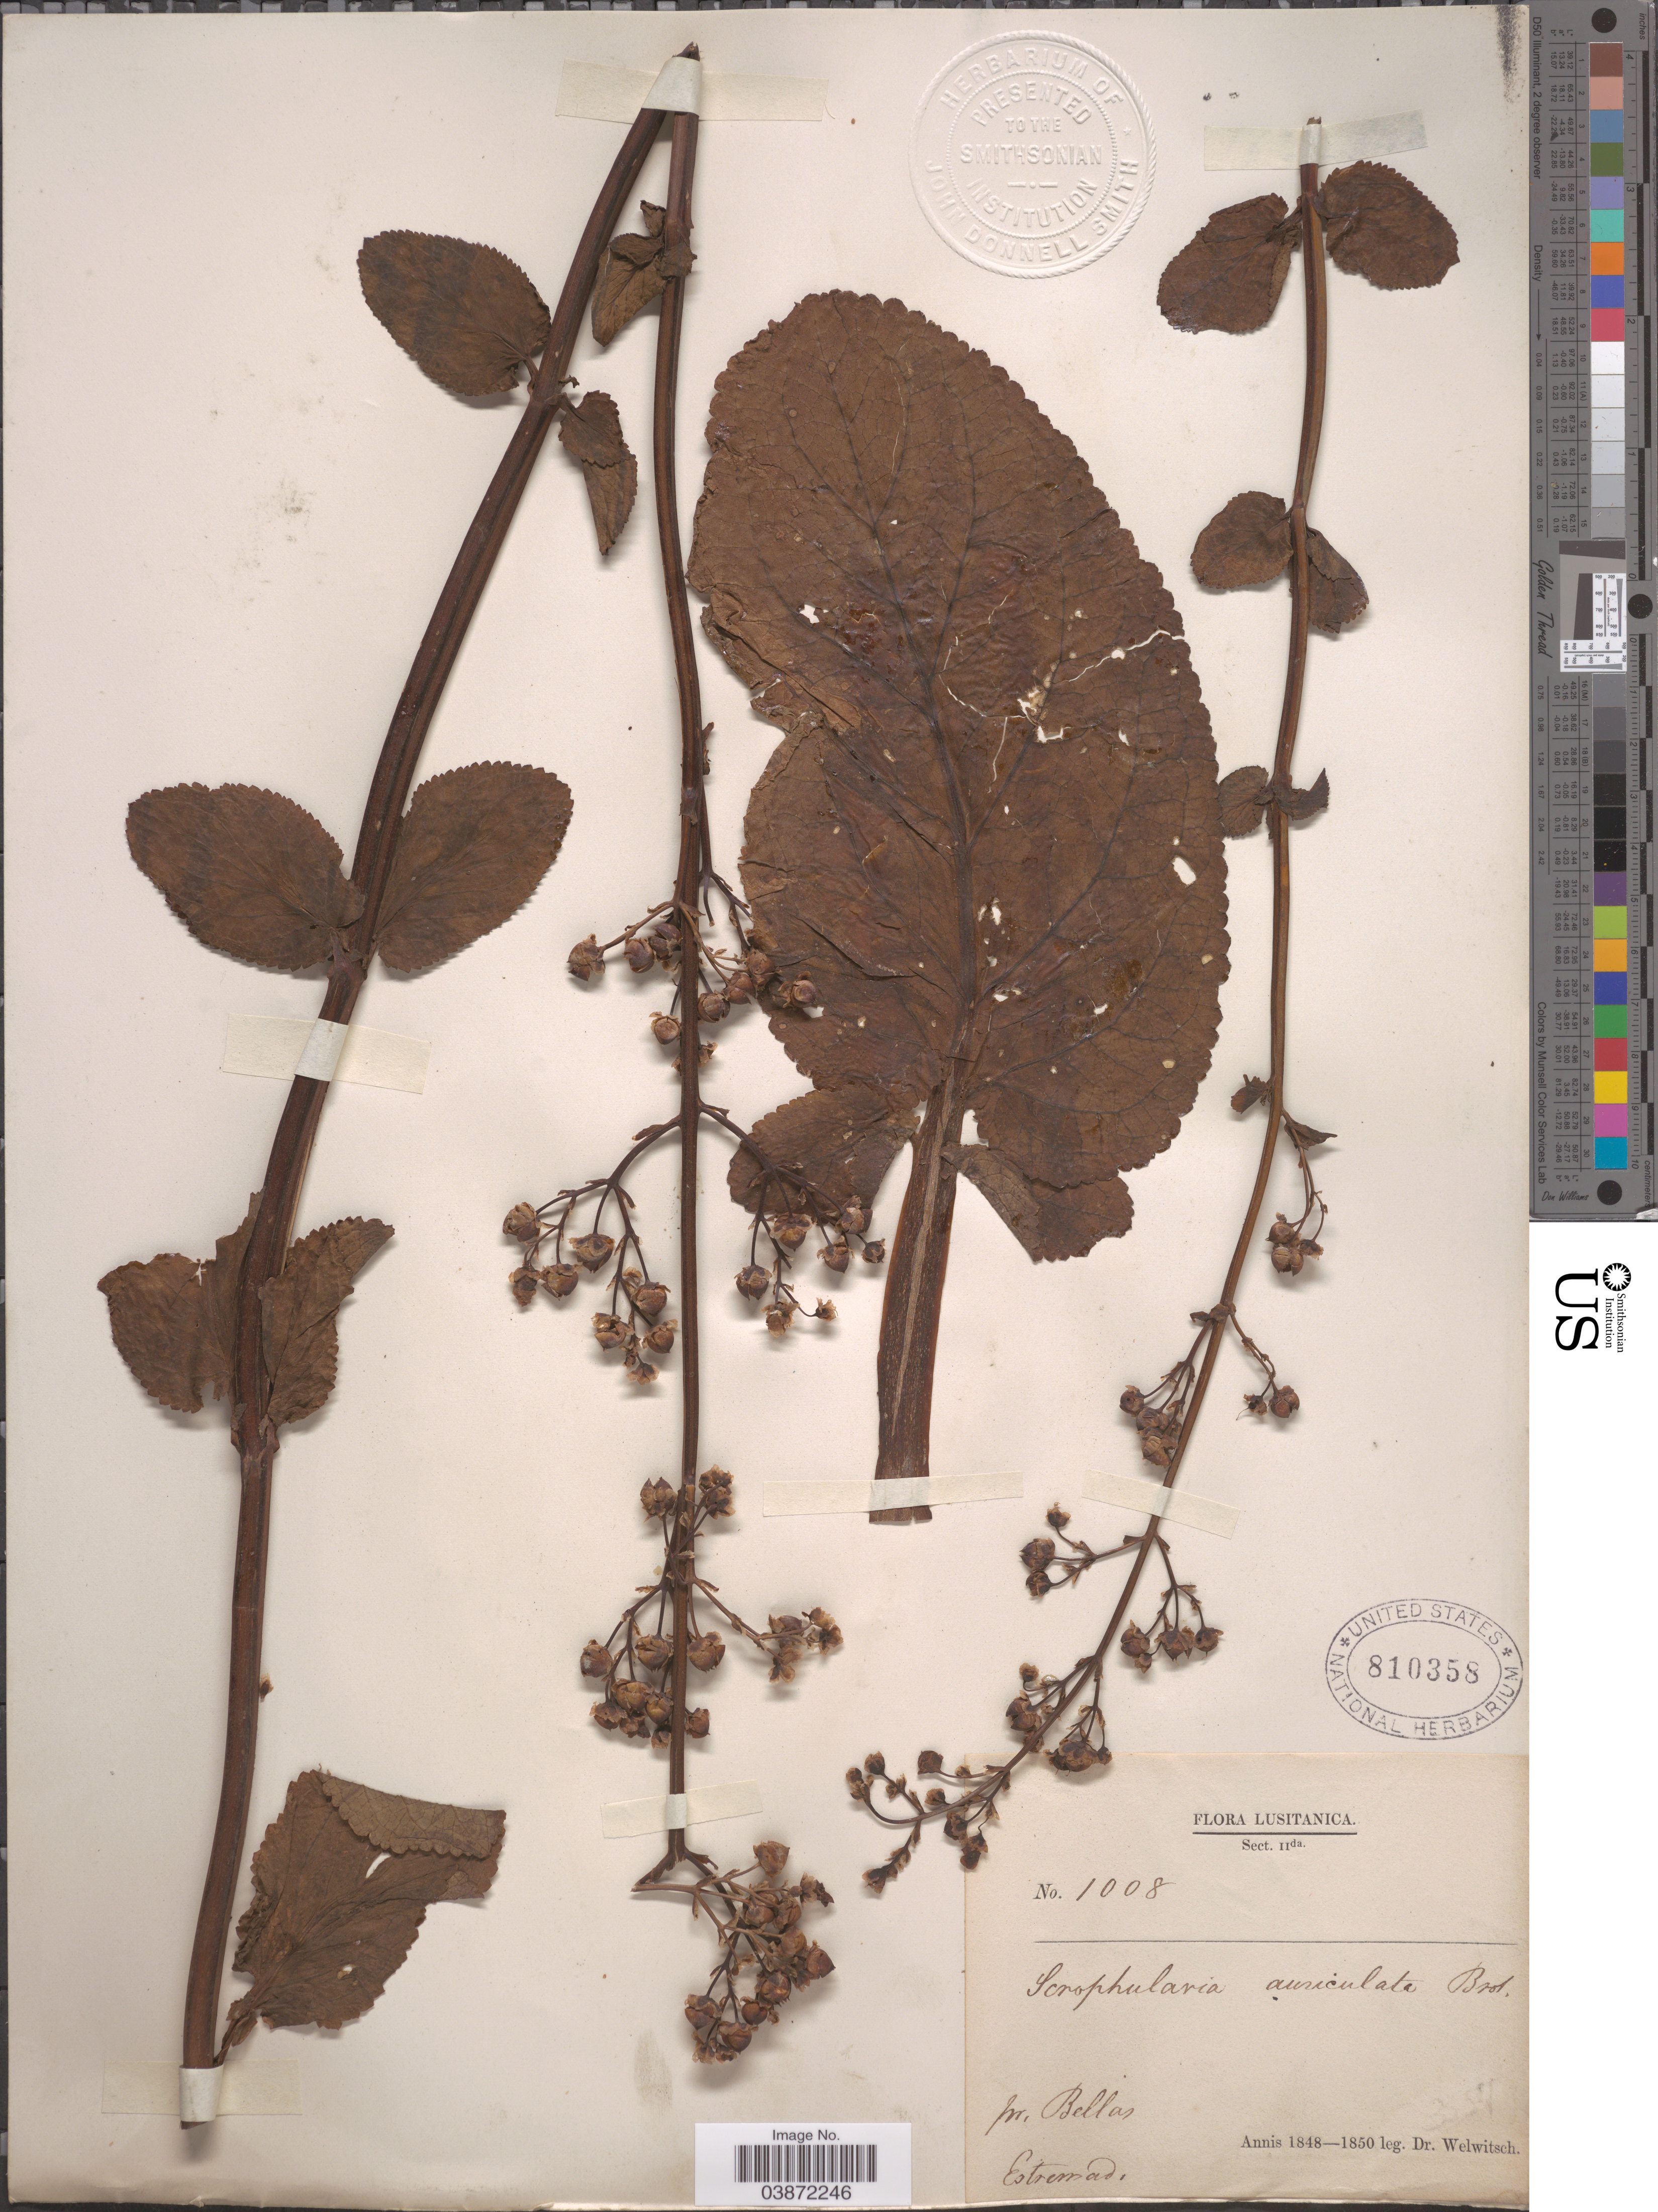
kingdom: Plantae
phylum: Tracheophyta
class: Magnoliopsida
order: Lamiales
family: Scrophulariaceae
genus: Scrophularia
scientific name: Scrophularia auriculata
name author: L.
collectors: -. Welwitsch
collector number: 1008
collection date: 1848/1850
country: Portugal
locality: Lusitanica. Pr. Bellas. Estrenad [interpreted].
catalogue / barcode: US 810358